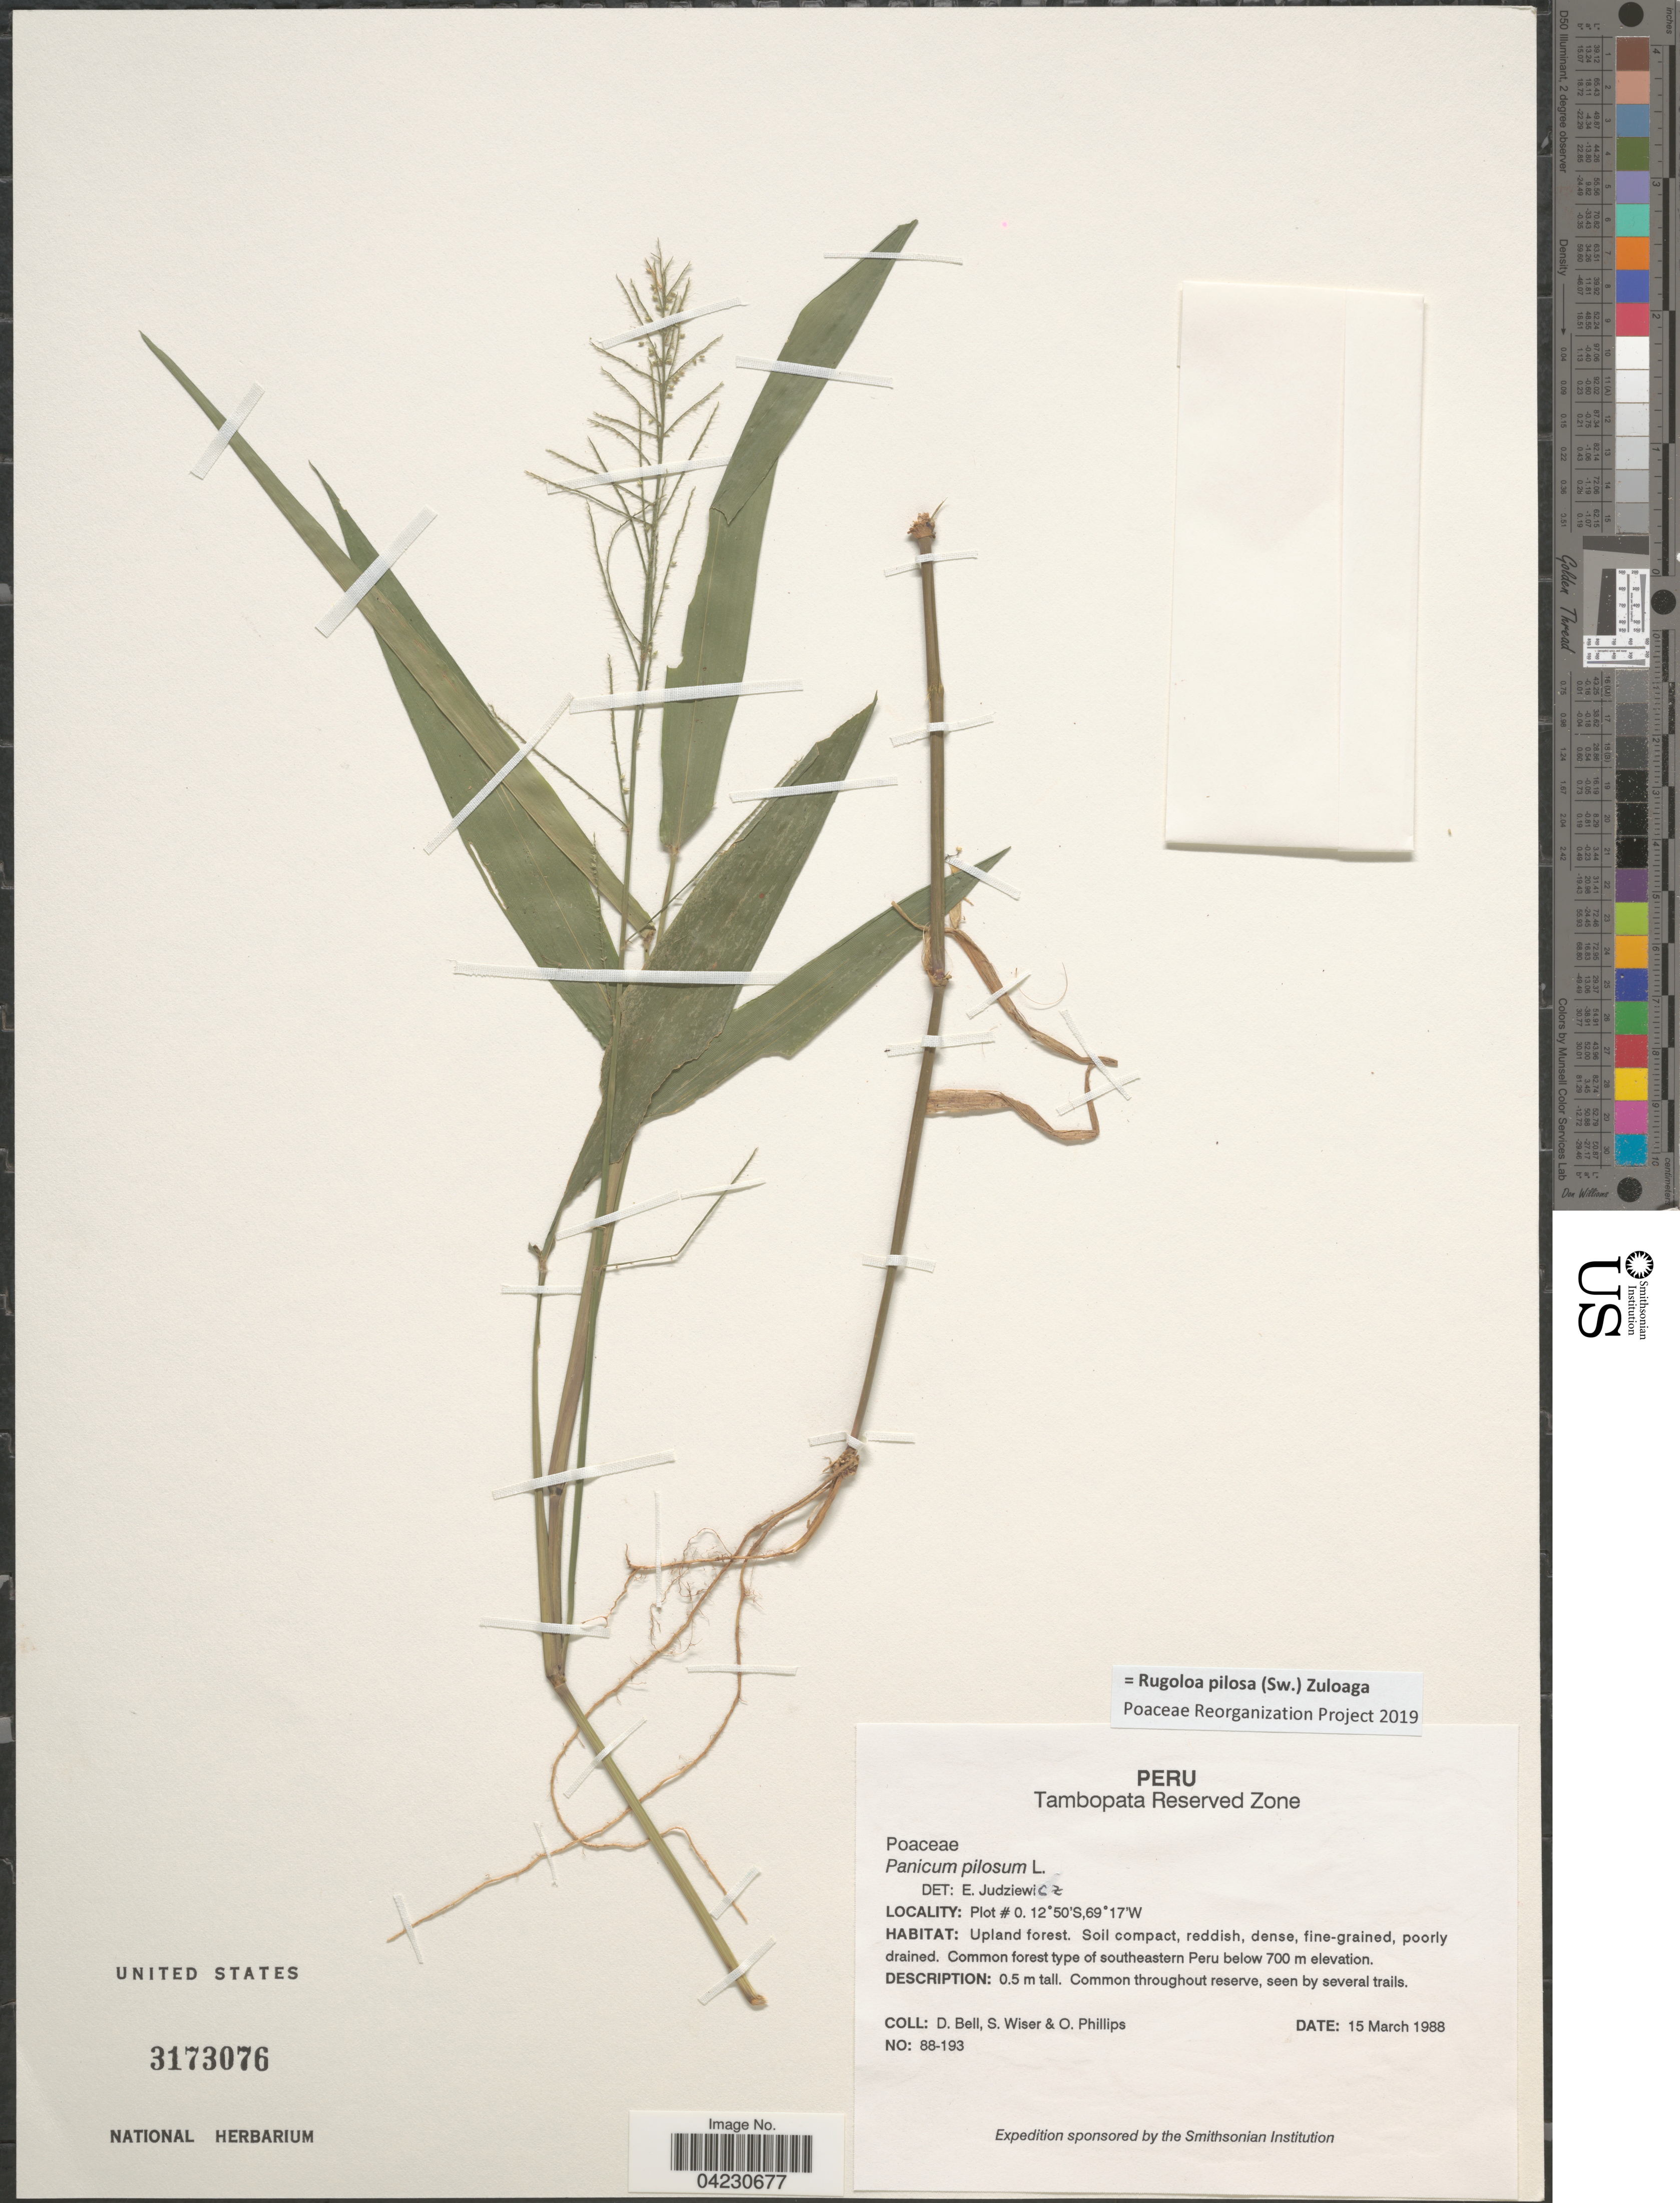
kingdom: Plantae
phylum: Tracheophyta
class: Liliopsida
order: Poales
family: Poaceae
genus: Rugoloa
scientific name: Rugoloa pilosa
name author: (Sw.) Zuloaga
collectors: D. A. Bell, S. Wiser & O. Phillips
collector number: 88-193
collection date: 1988-03-15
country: Peru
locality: Tambopata Reserved Zone. Plot # 0. Common forest type of southeastern Peru.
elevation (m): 700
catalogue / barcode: US 3173076